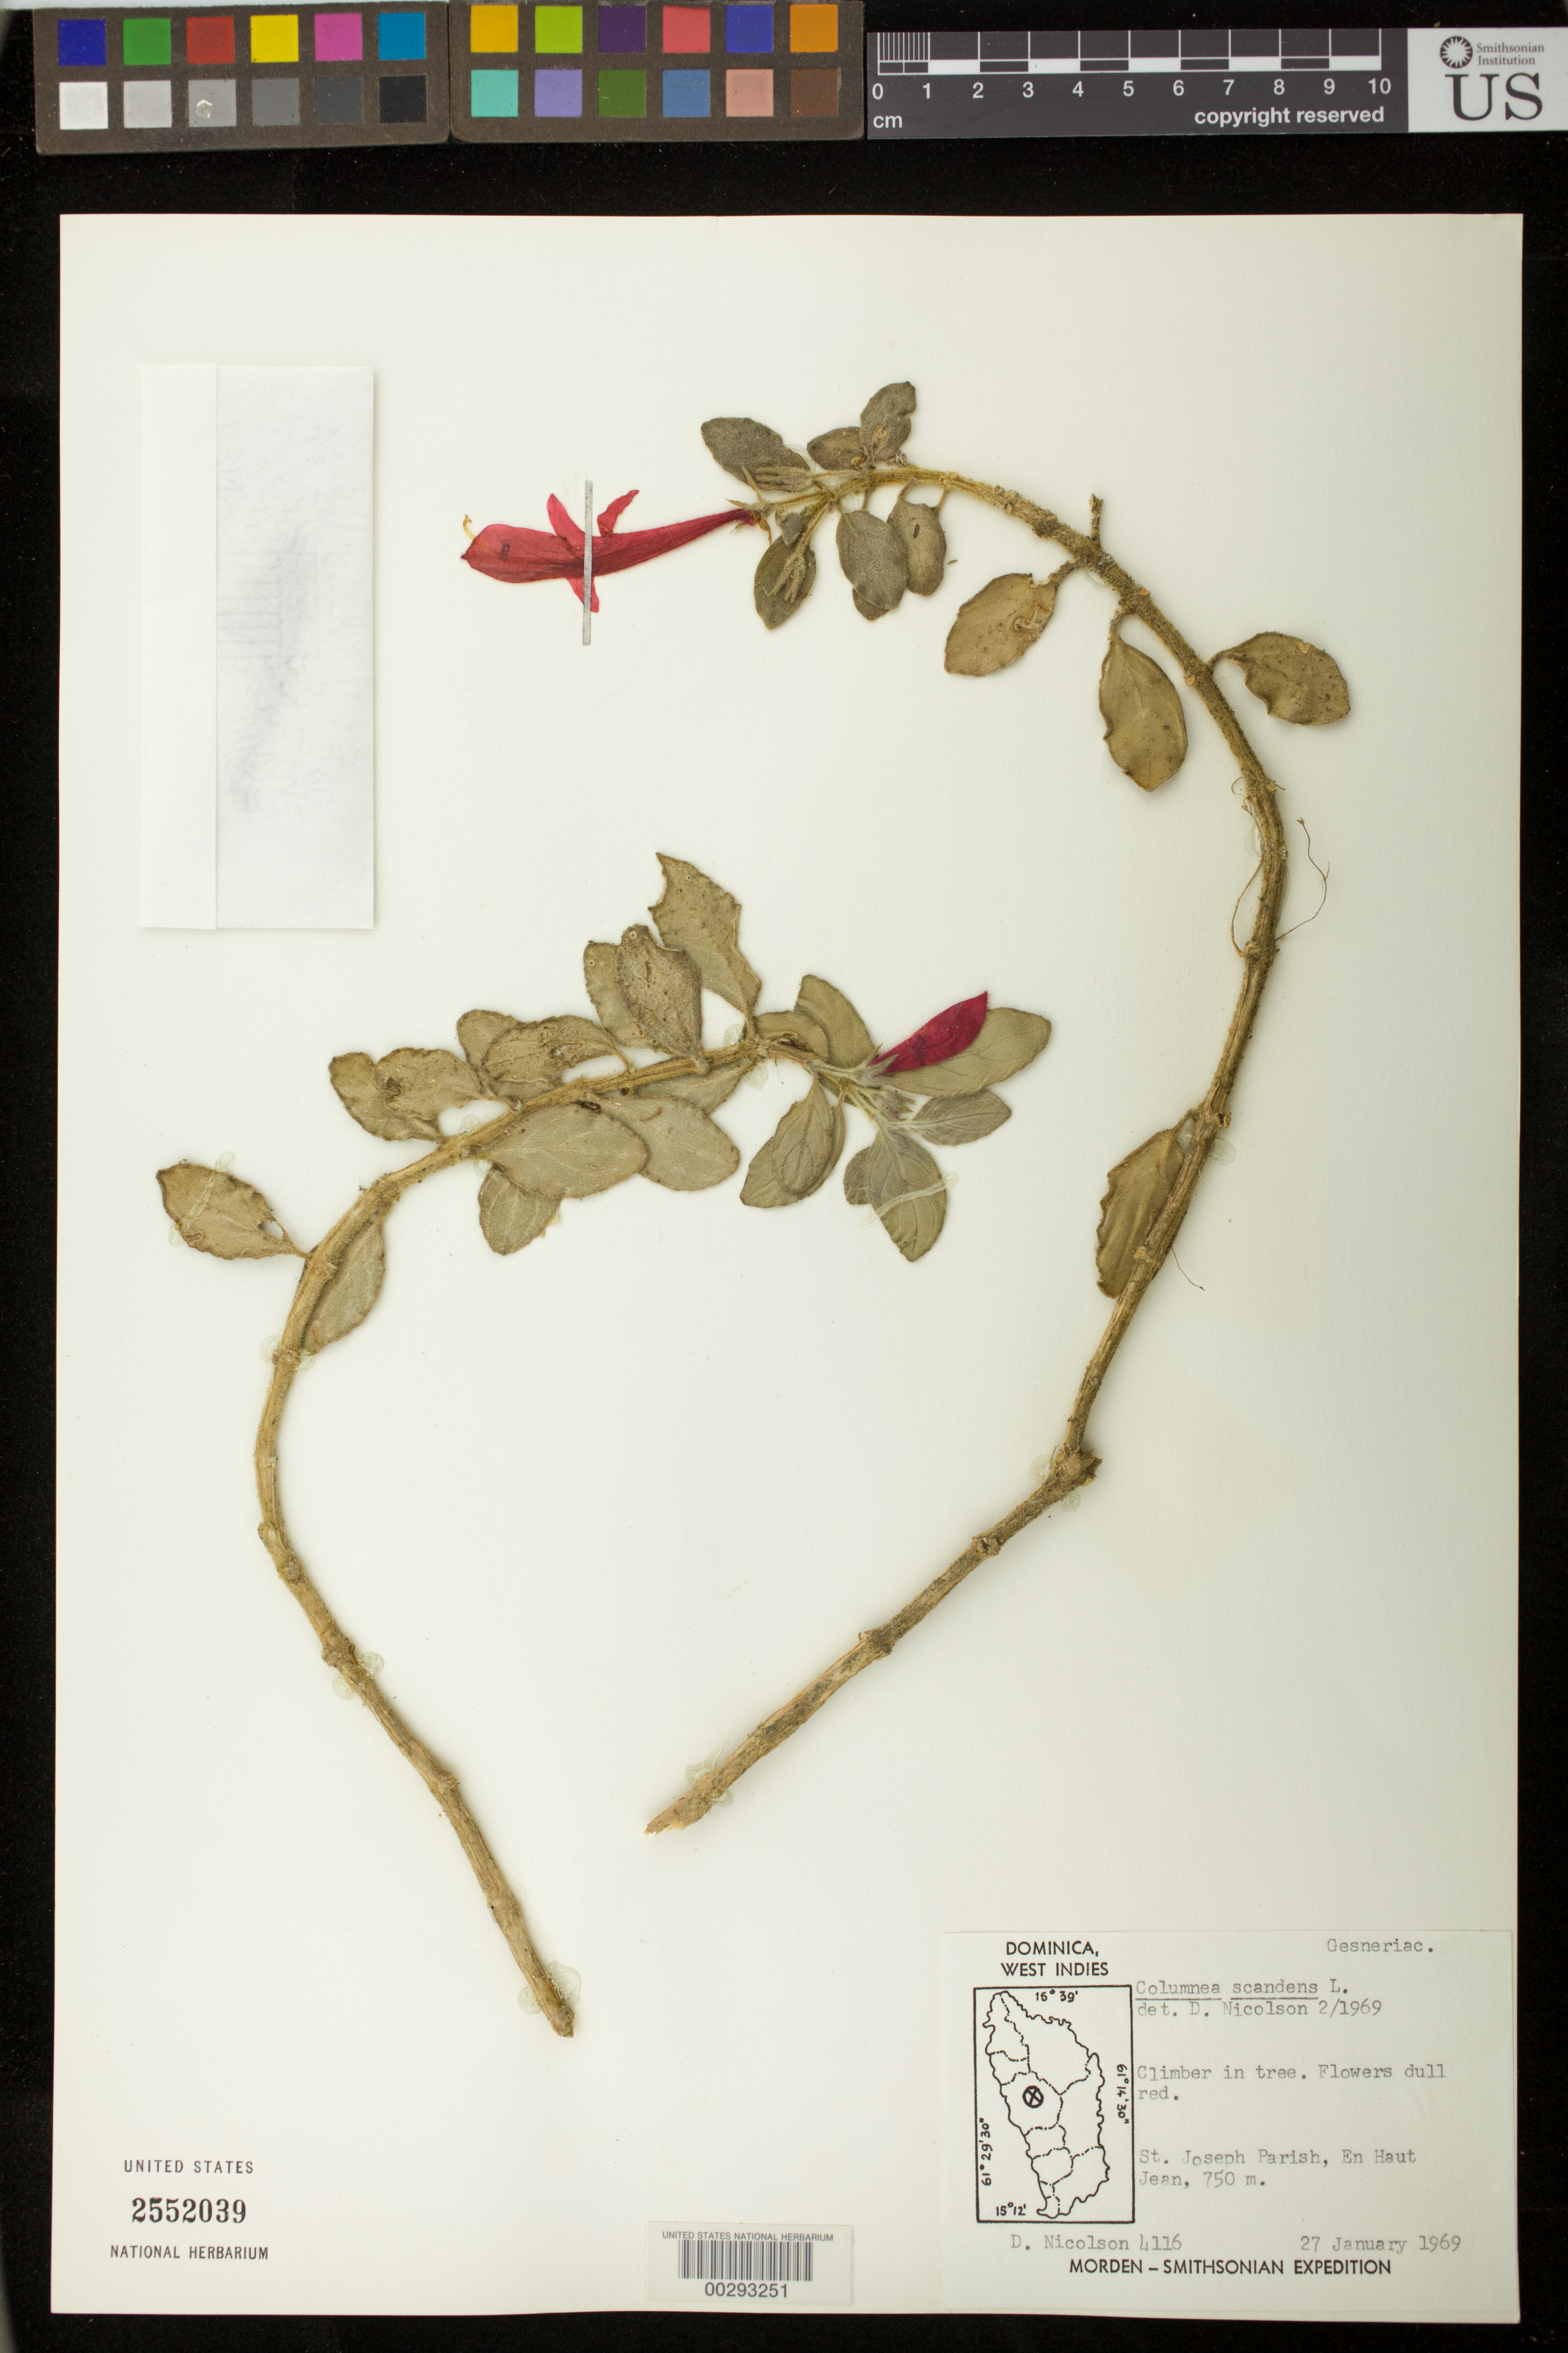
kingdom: Plantae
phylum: Tracheophyta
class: Magnoliopsida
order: Lamiales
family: Gesneriaceae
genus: Columnea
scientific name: Columnea scandens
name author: L.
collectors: D. H. Nicolson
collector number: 4116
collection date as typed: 27 Jan 1969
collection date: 1969-01-27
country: Dominica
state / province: St. Joseph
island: Dominica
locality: En Haut Jean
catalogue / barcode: US 2552039